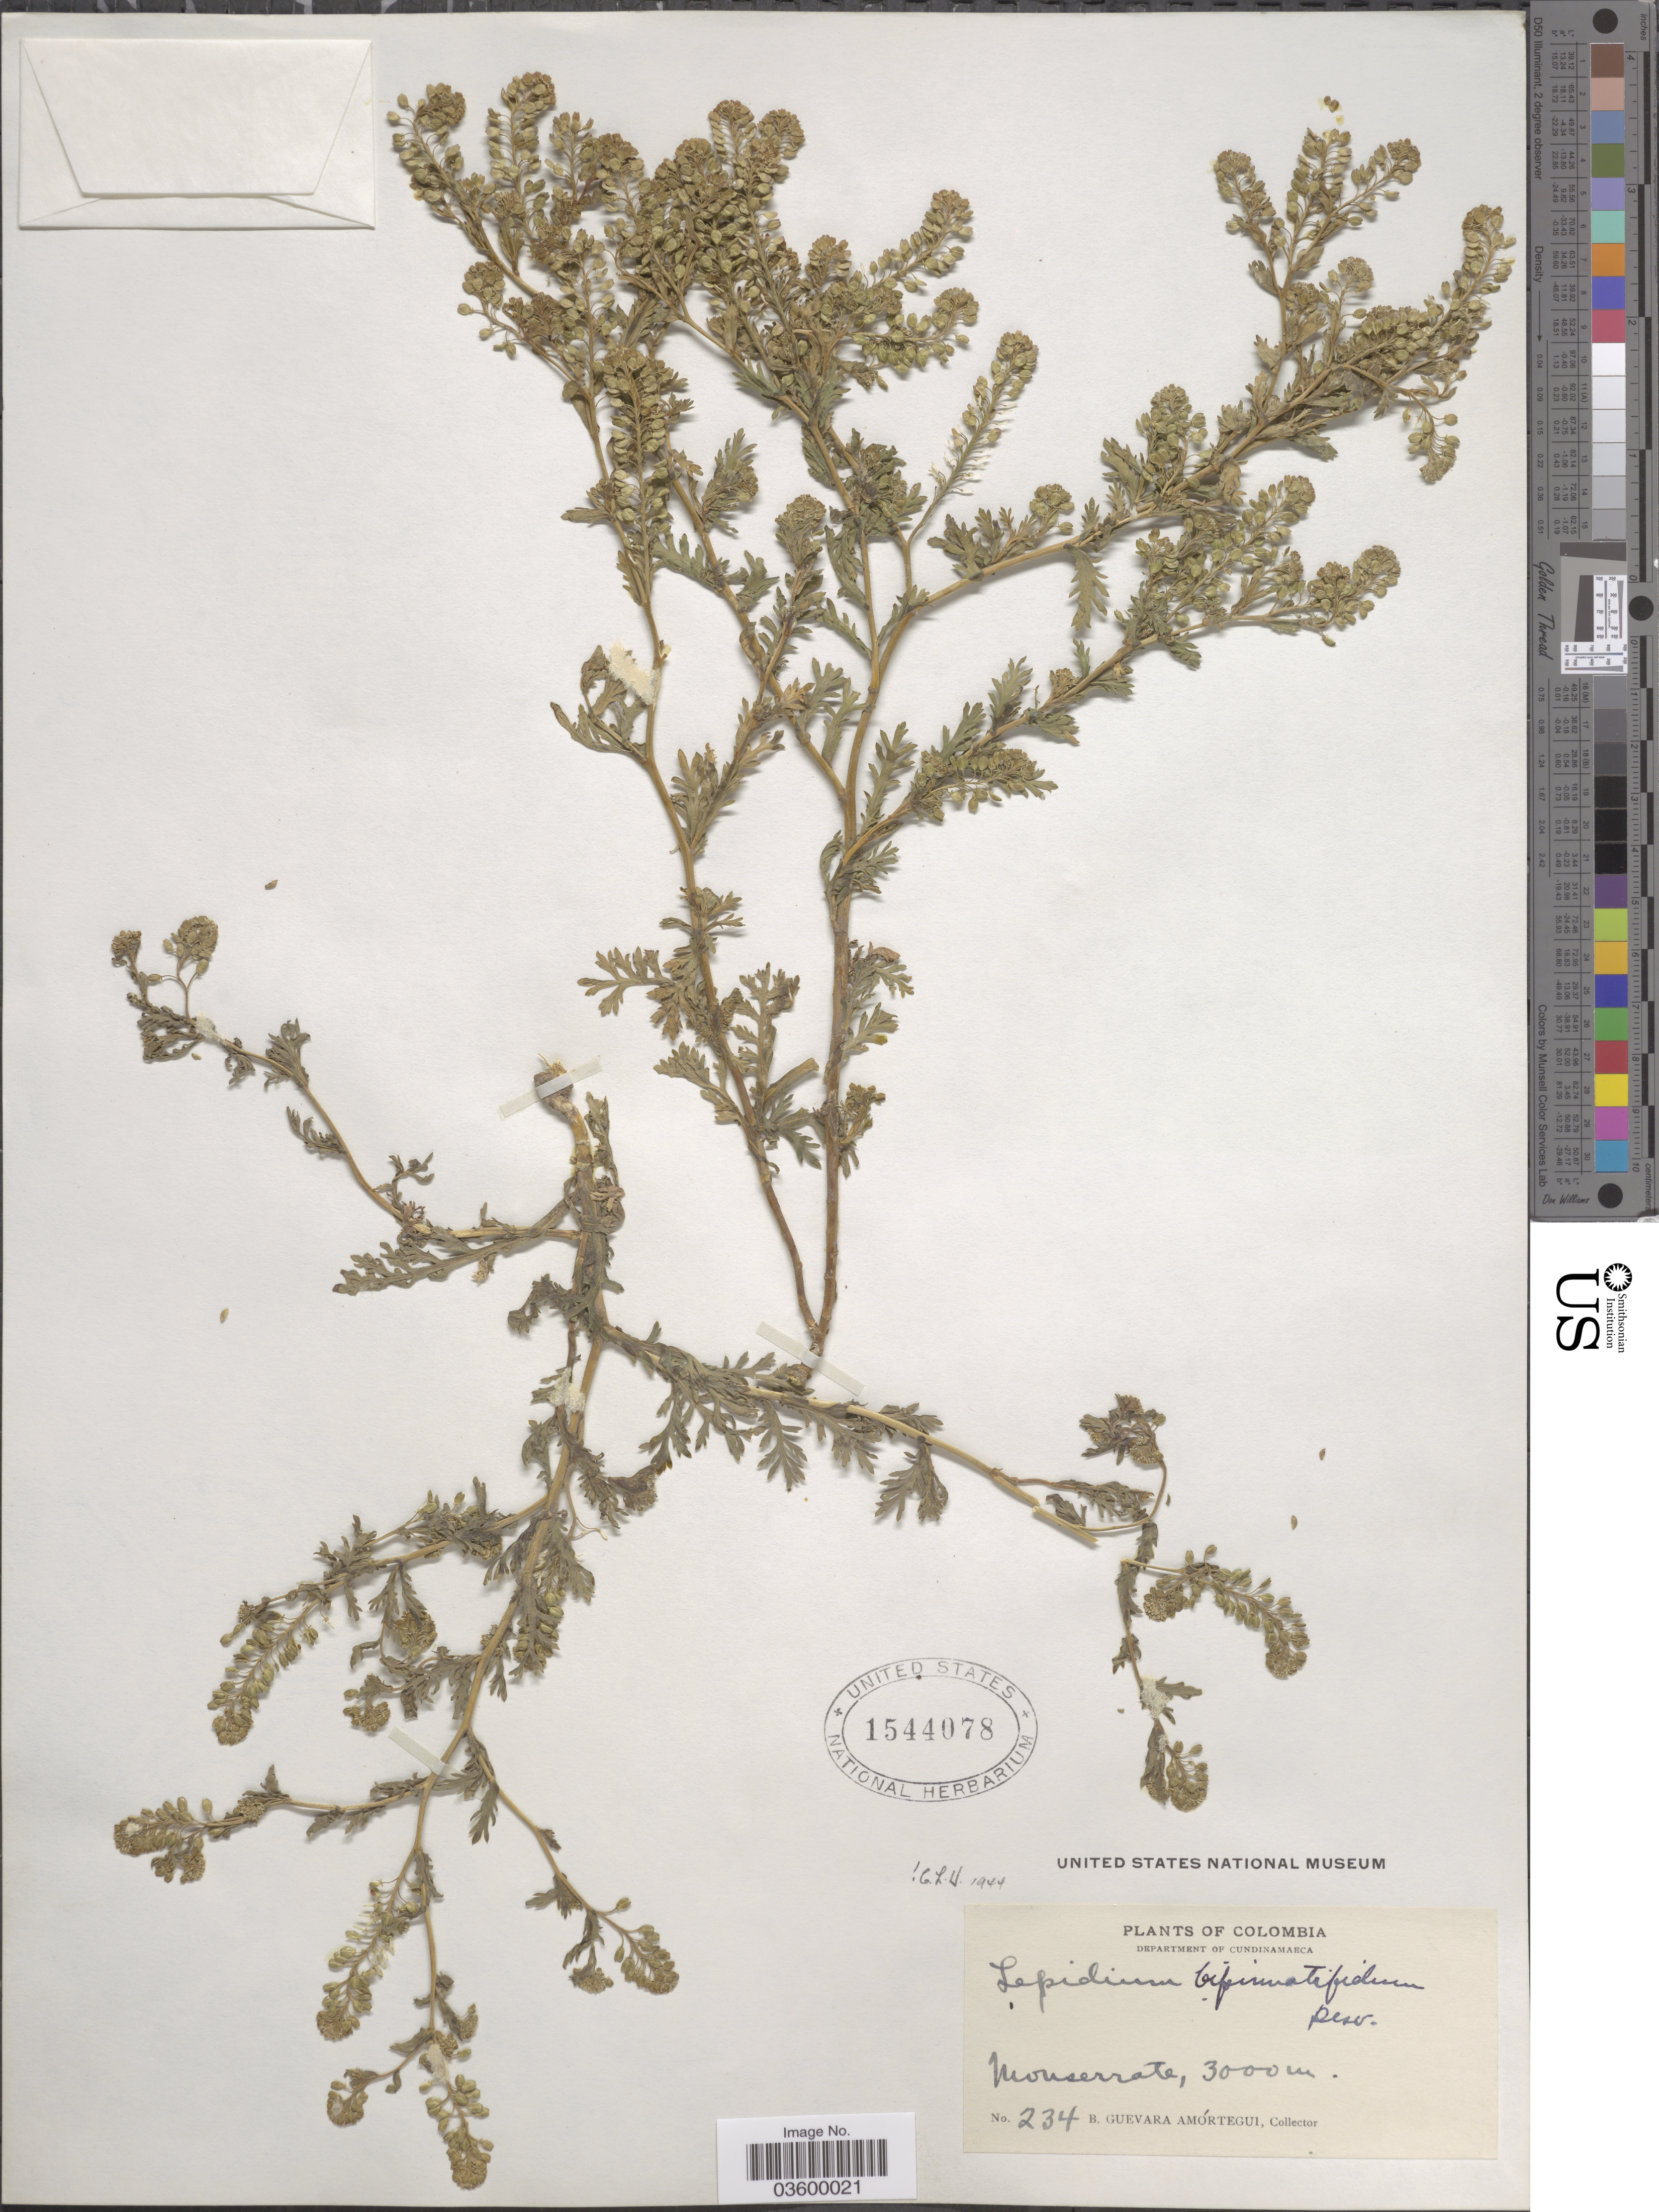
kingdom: Plantae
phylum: Tracheophyta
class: Magnoliopsida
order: Brassicales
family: Brassicaceae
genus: Lepidium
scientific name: Lepidium bipinnatifidum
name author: Desv.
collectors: B. Guevara Amortegui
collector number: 234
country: Colombia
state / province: Cundinamarca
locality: Department of Cundinamarca. Monserrate.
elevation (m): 3000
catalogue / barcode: US 1544078